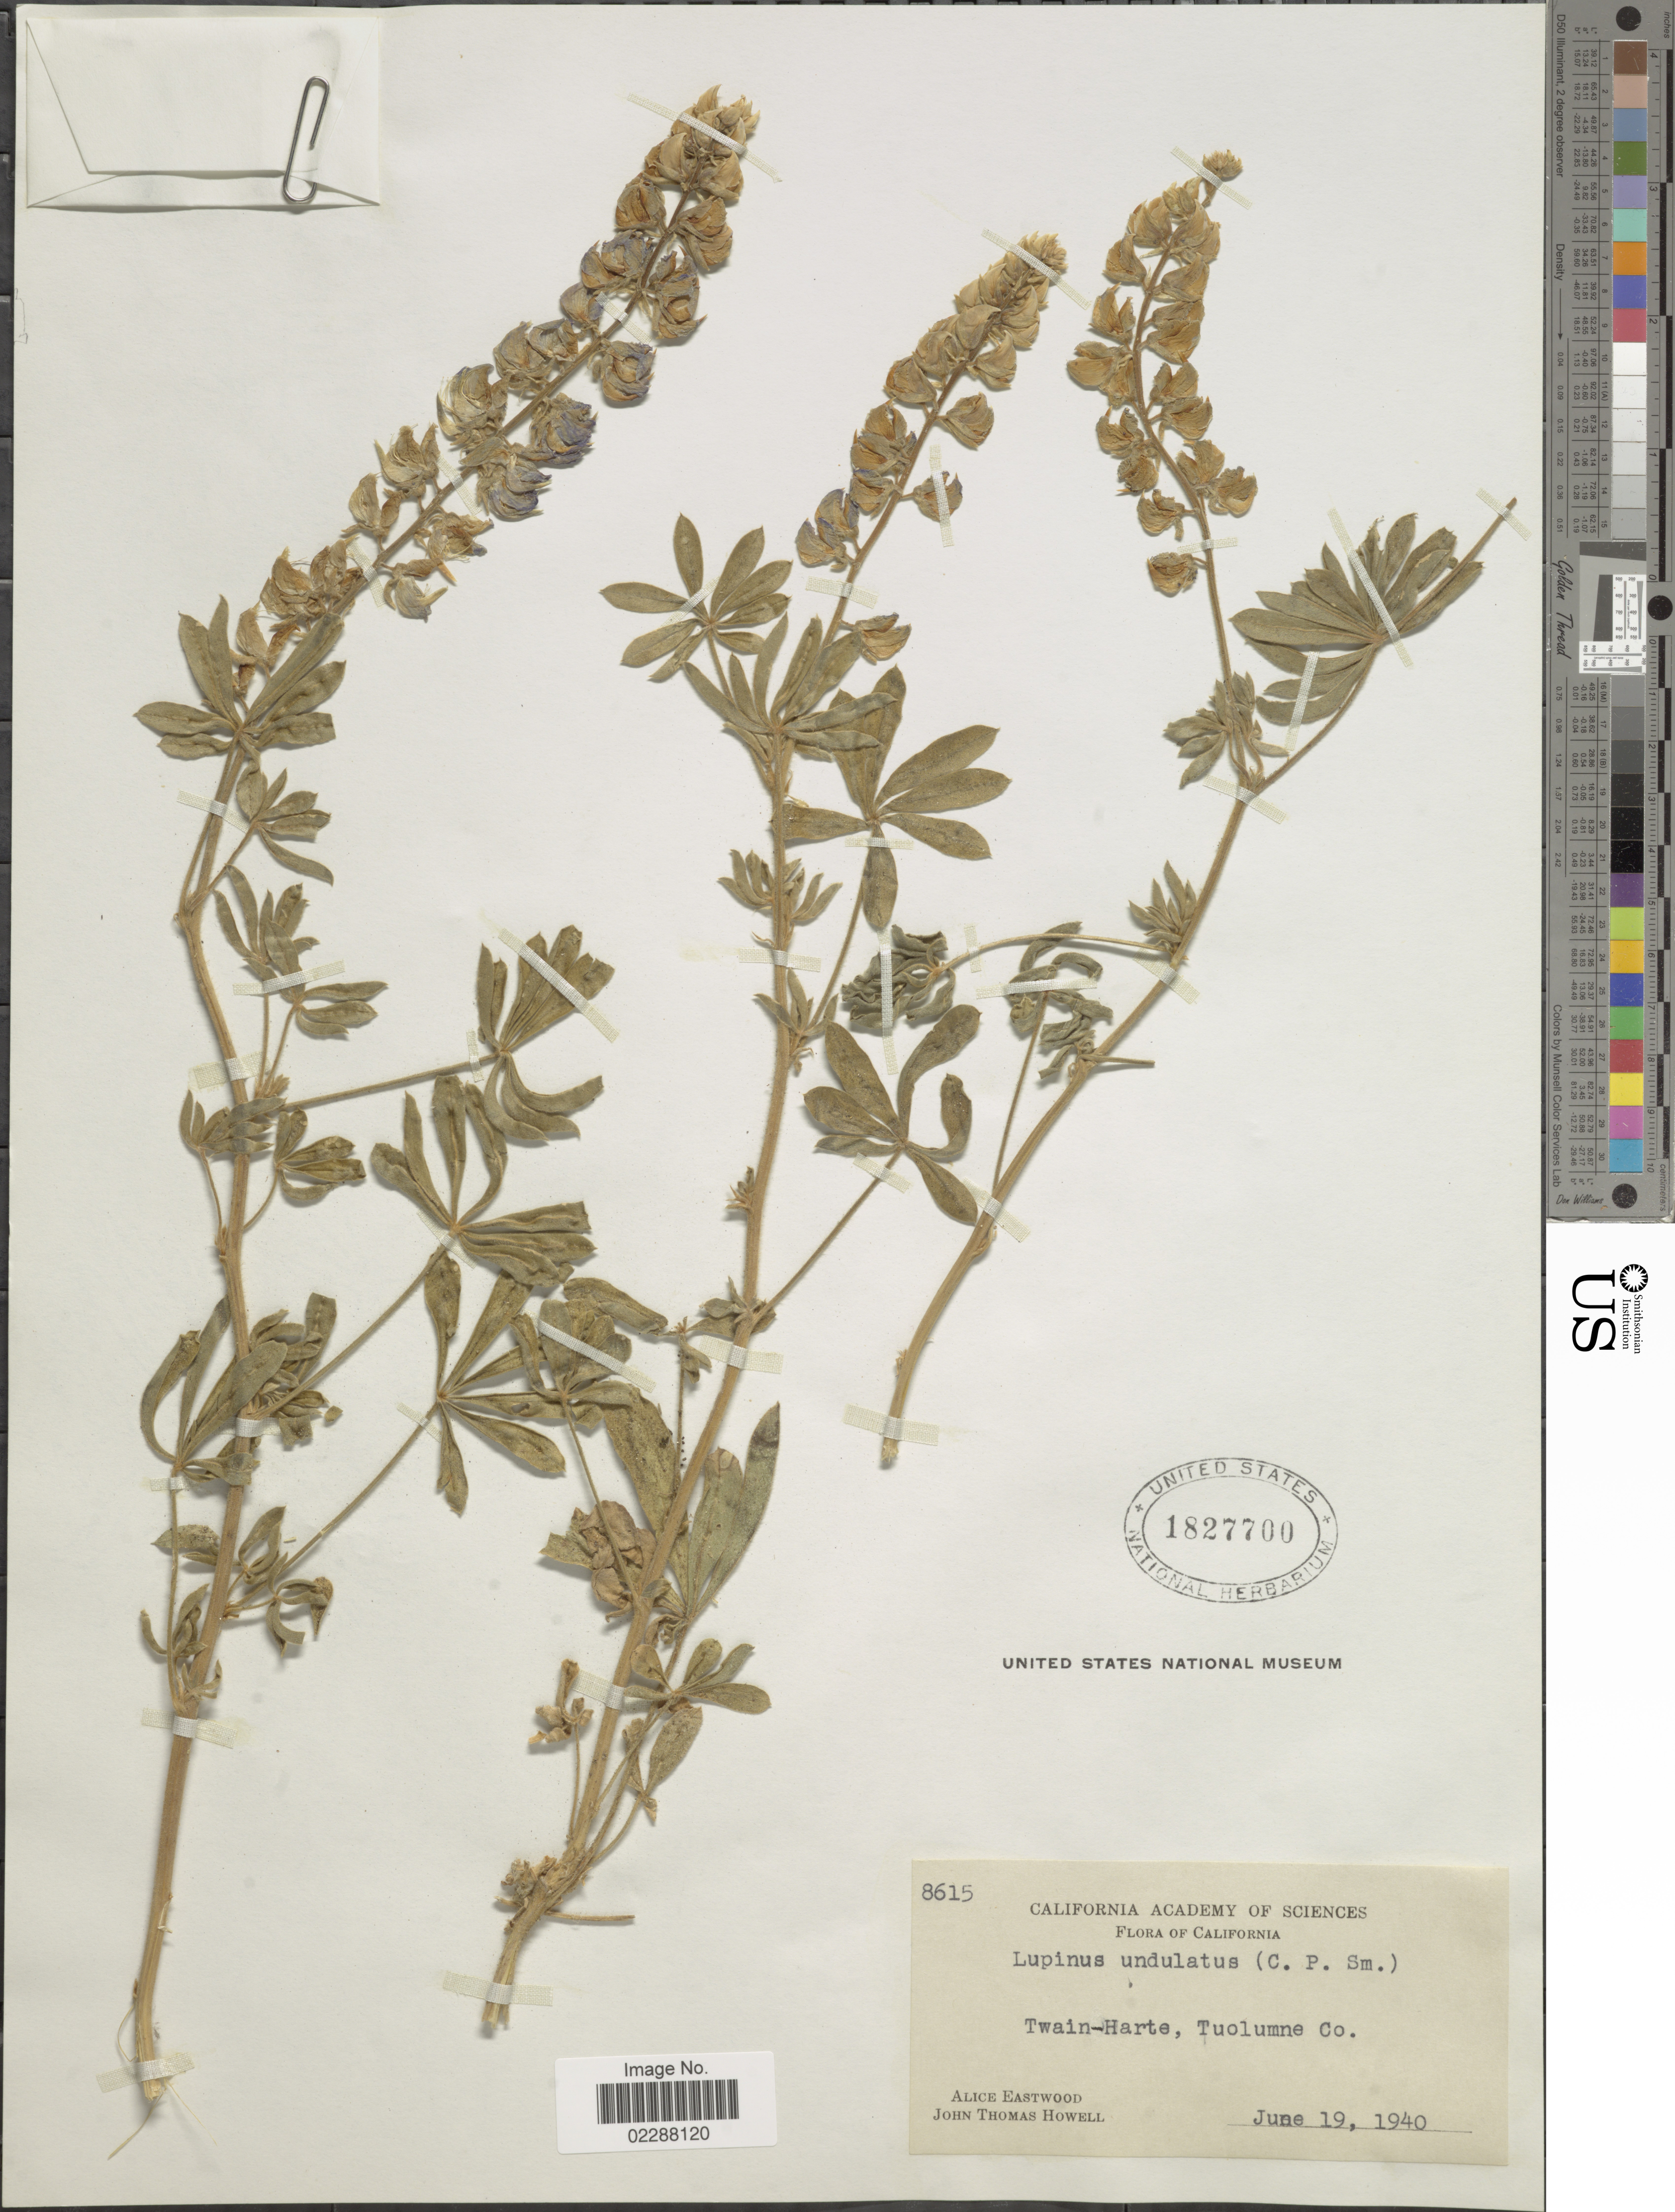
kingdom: Plantae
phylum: Tracheophyta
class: Magnoliopsida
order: Fabales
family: Fabaceae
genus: Lupinus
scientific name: Lupinus undulatus C.P. Sm. ined.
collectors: A. Eastwood & J. T. Howell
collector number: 8615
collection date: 1940-06-19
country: United States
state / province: California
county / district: Tuolumne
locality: Twain-Harte, Tuolumne Co.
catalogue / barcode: US 1827700